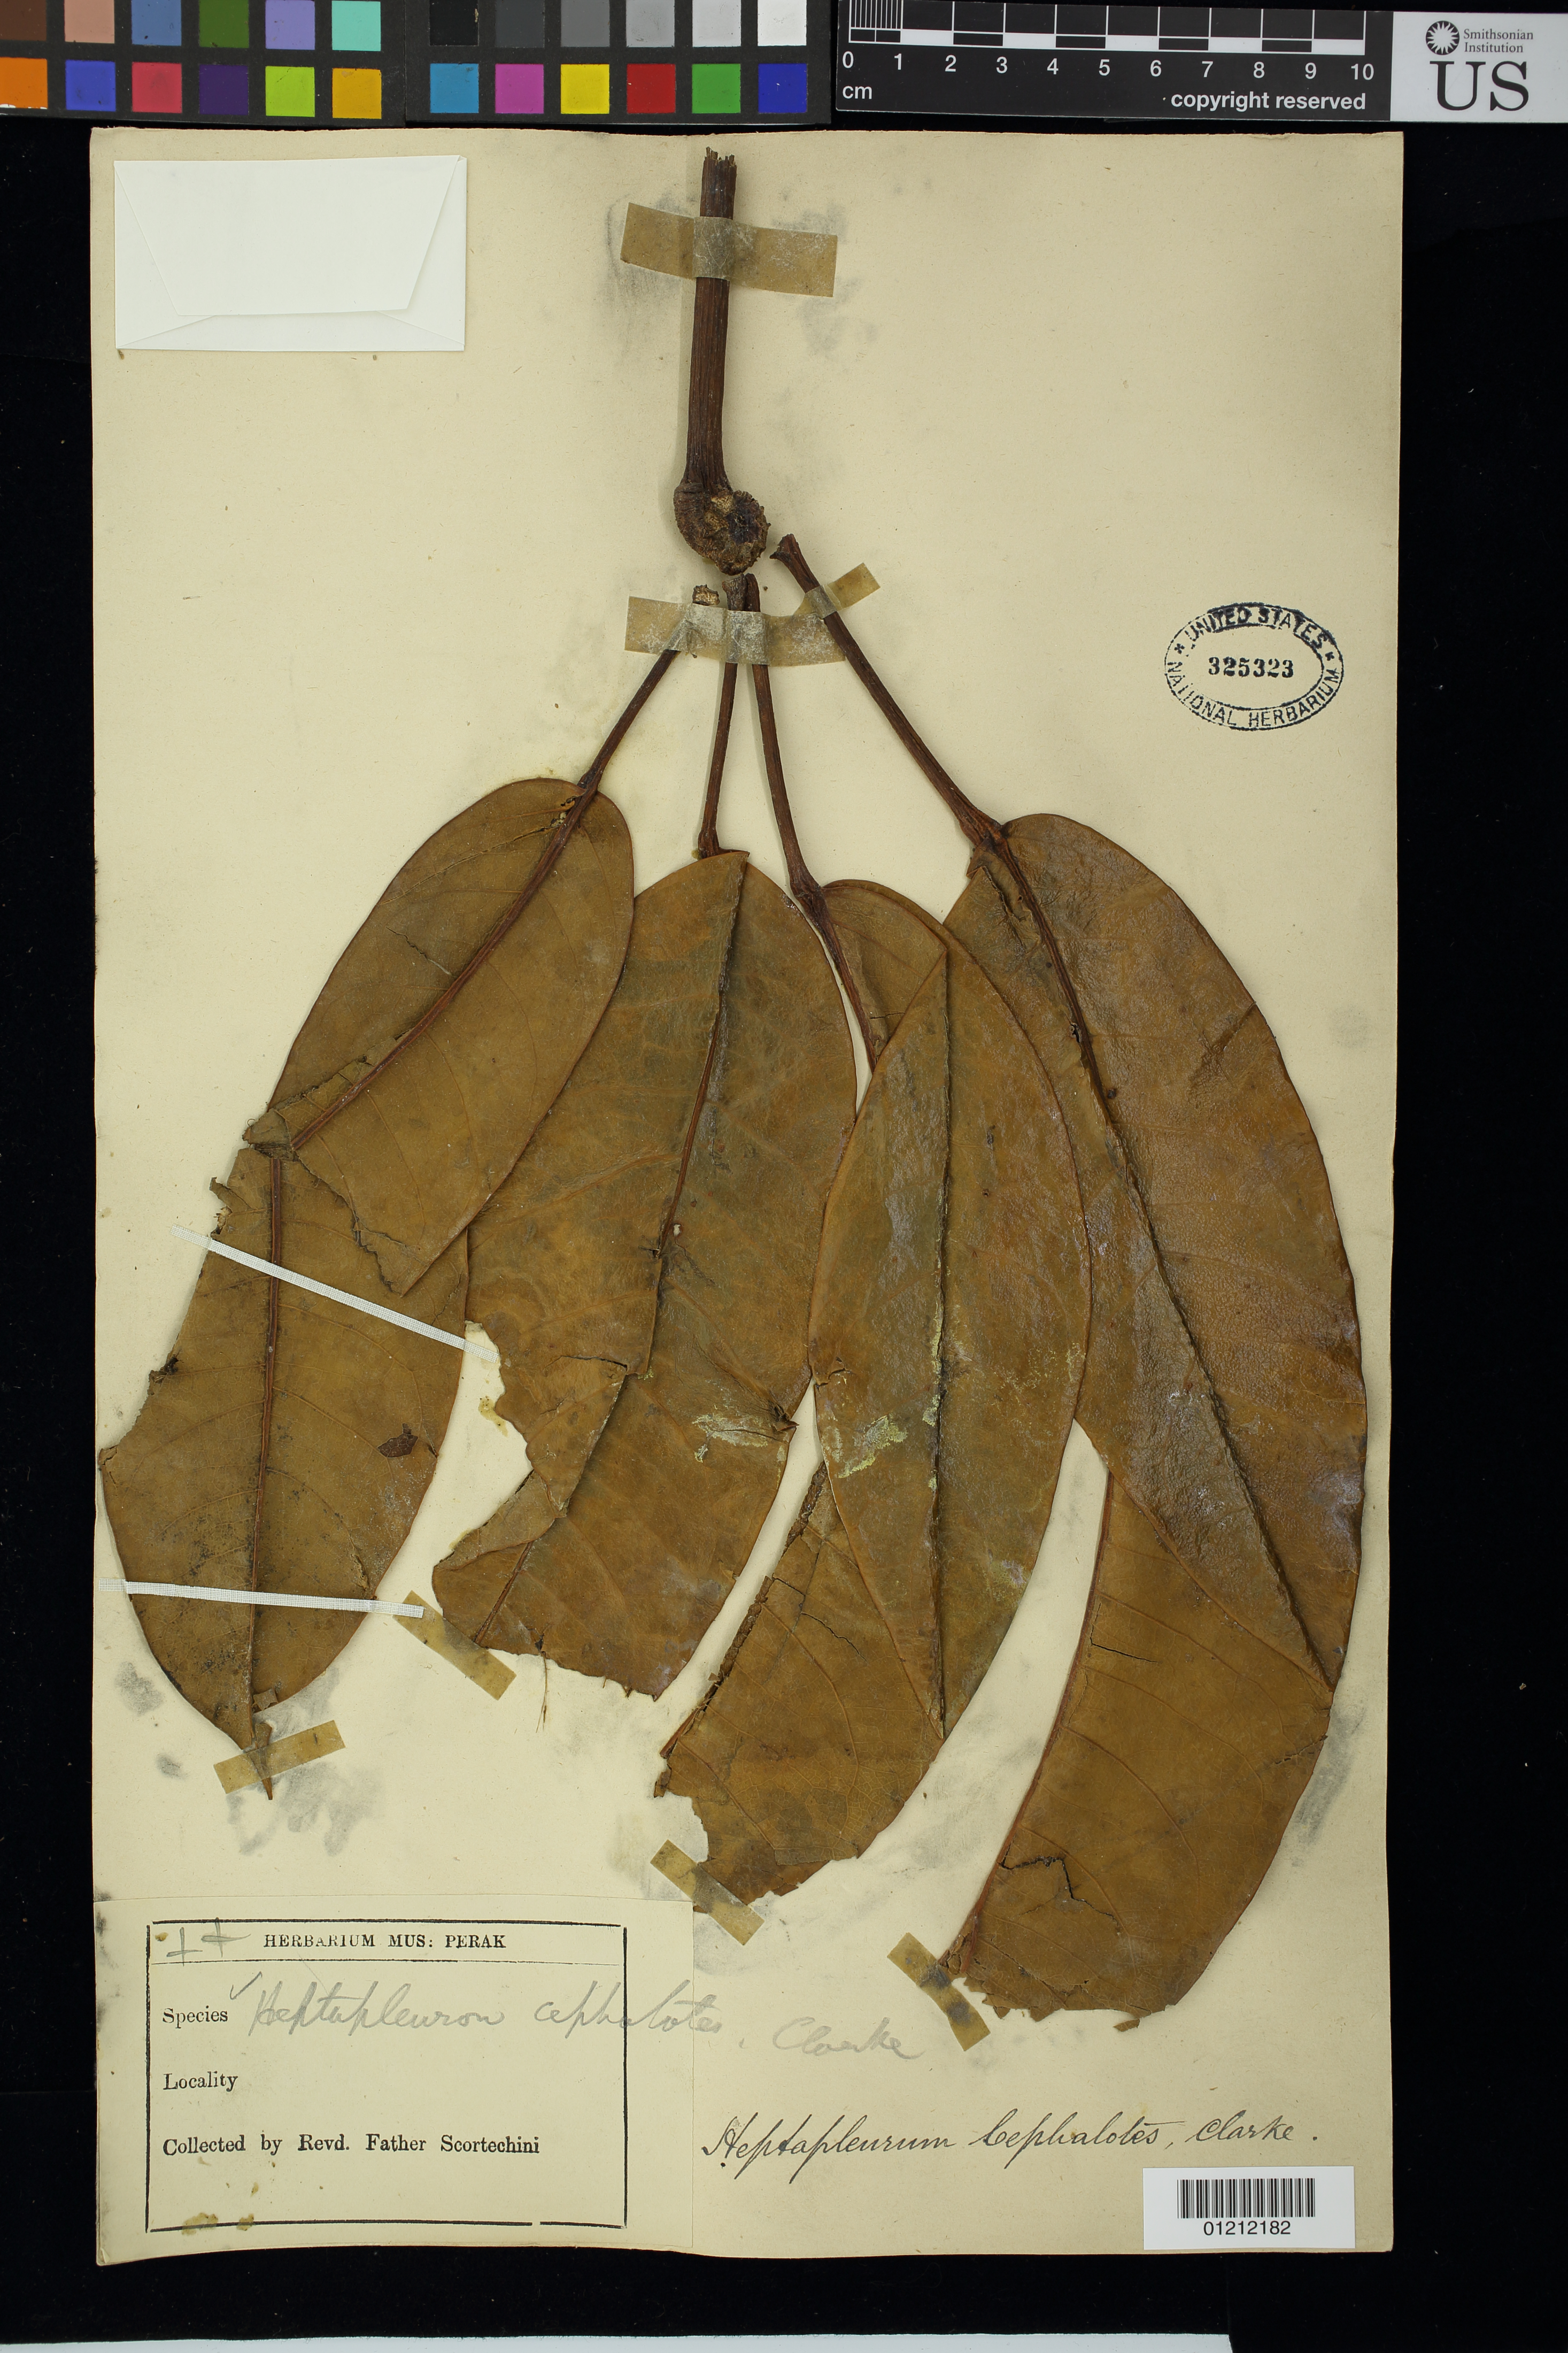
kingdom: Plantae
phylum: Tracheophyta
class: Magnoliopsida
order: Apiales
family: Araliaceae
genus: Schefflera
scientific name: Schefflera cephalotes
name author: (C.B. Clarke) Harms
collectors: B. Scortechini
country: Malaysia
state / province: Perak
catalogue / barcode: US 325323